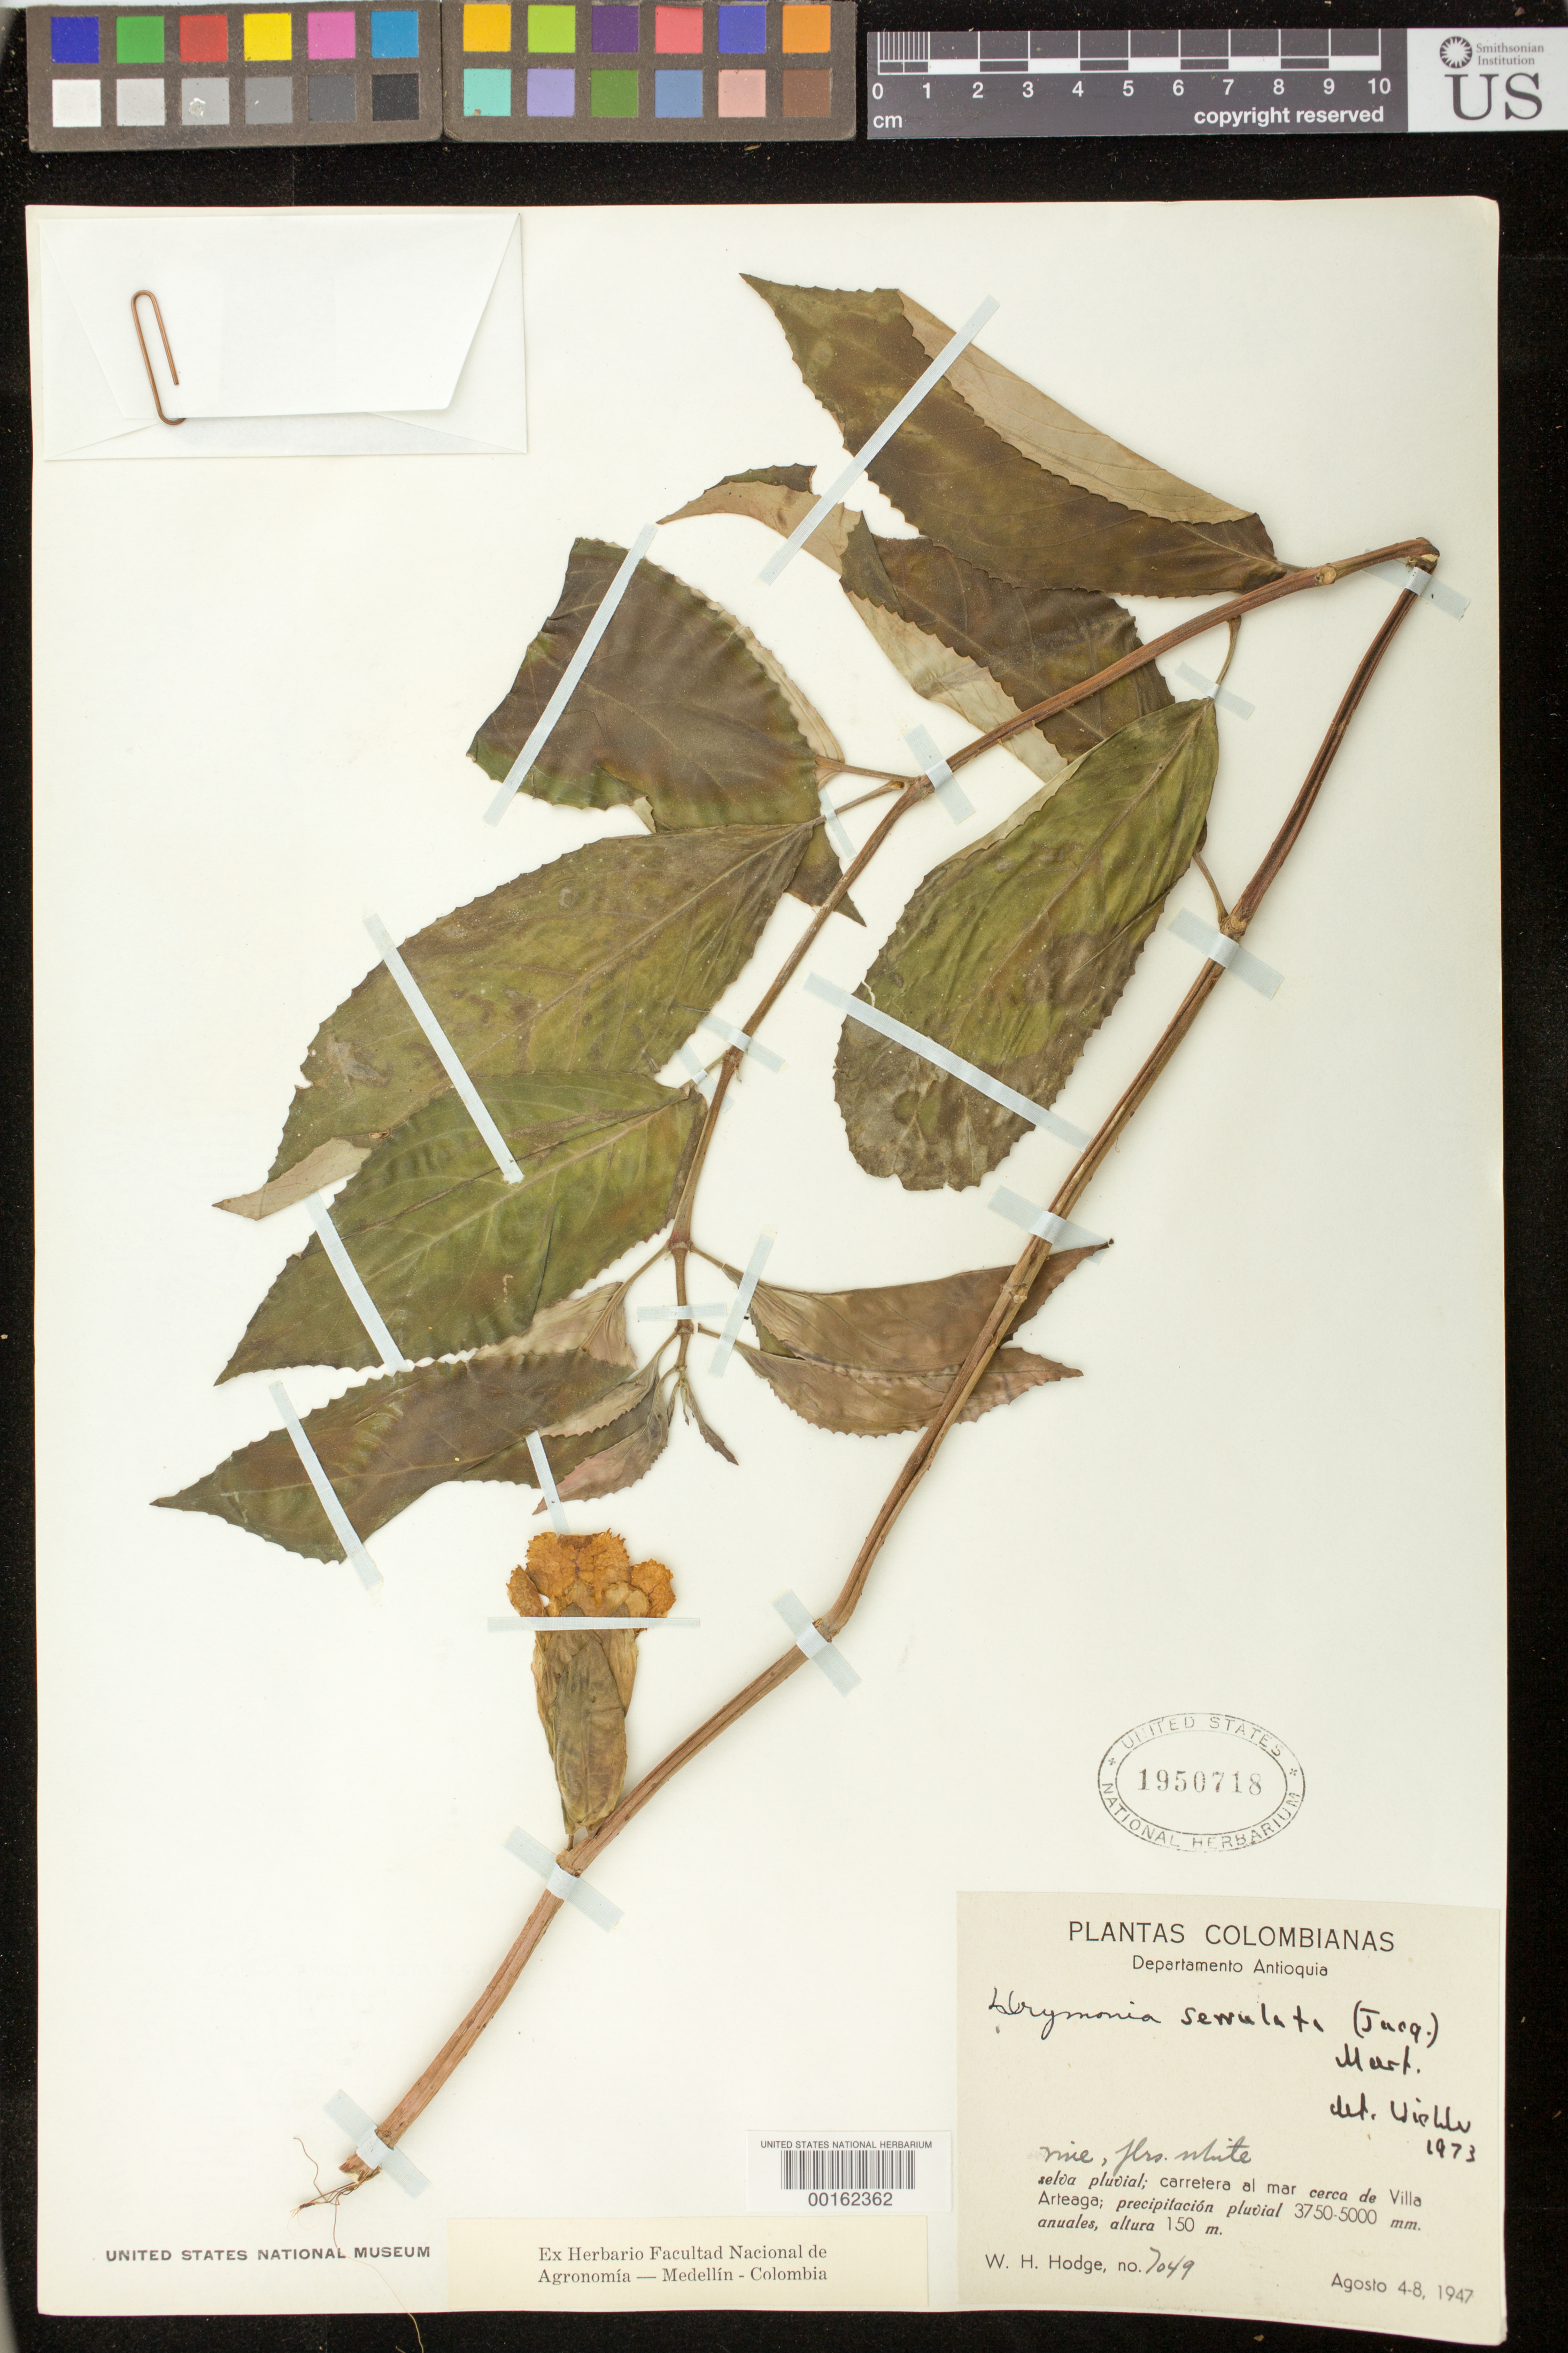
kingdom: Plantae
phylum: Tracheophyta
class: Magnoliopsida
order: Lamiales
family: Gesneriaceae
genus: Drymonia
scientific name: Drymonia serrulata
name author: (Jacq.) Mart.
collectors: W. Hodge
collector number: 7049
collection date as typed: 4-8 Aug 1947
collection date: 1947-08-04/1947-08-08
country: Colombia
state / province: Antioquia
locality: Highway to the sea near Villa Arteaga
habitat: Pluvial forest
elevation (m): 150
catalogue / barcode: US 1950718